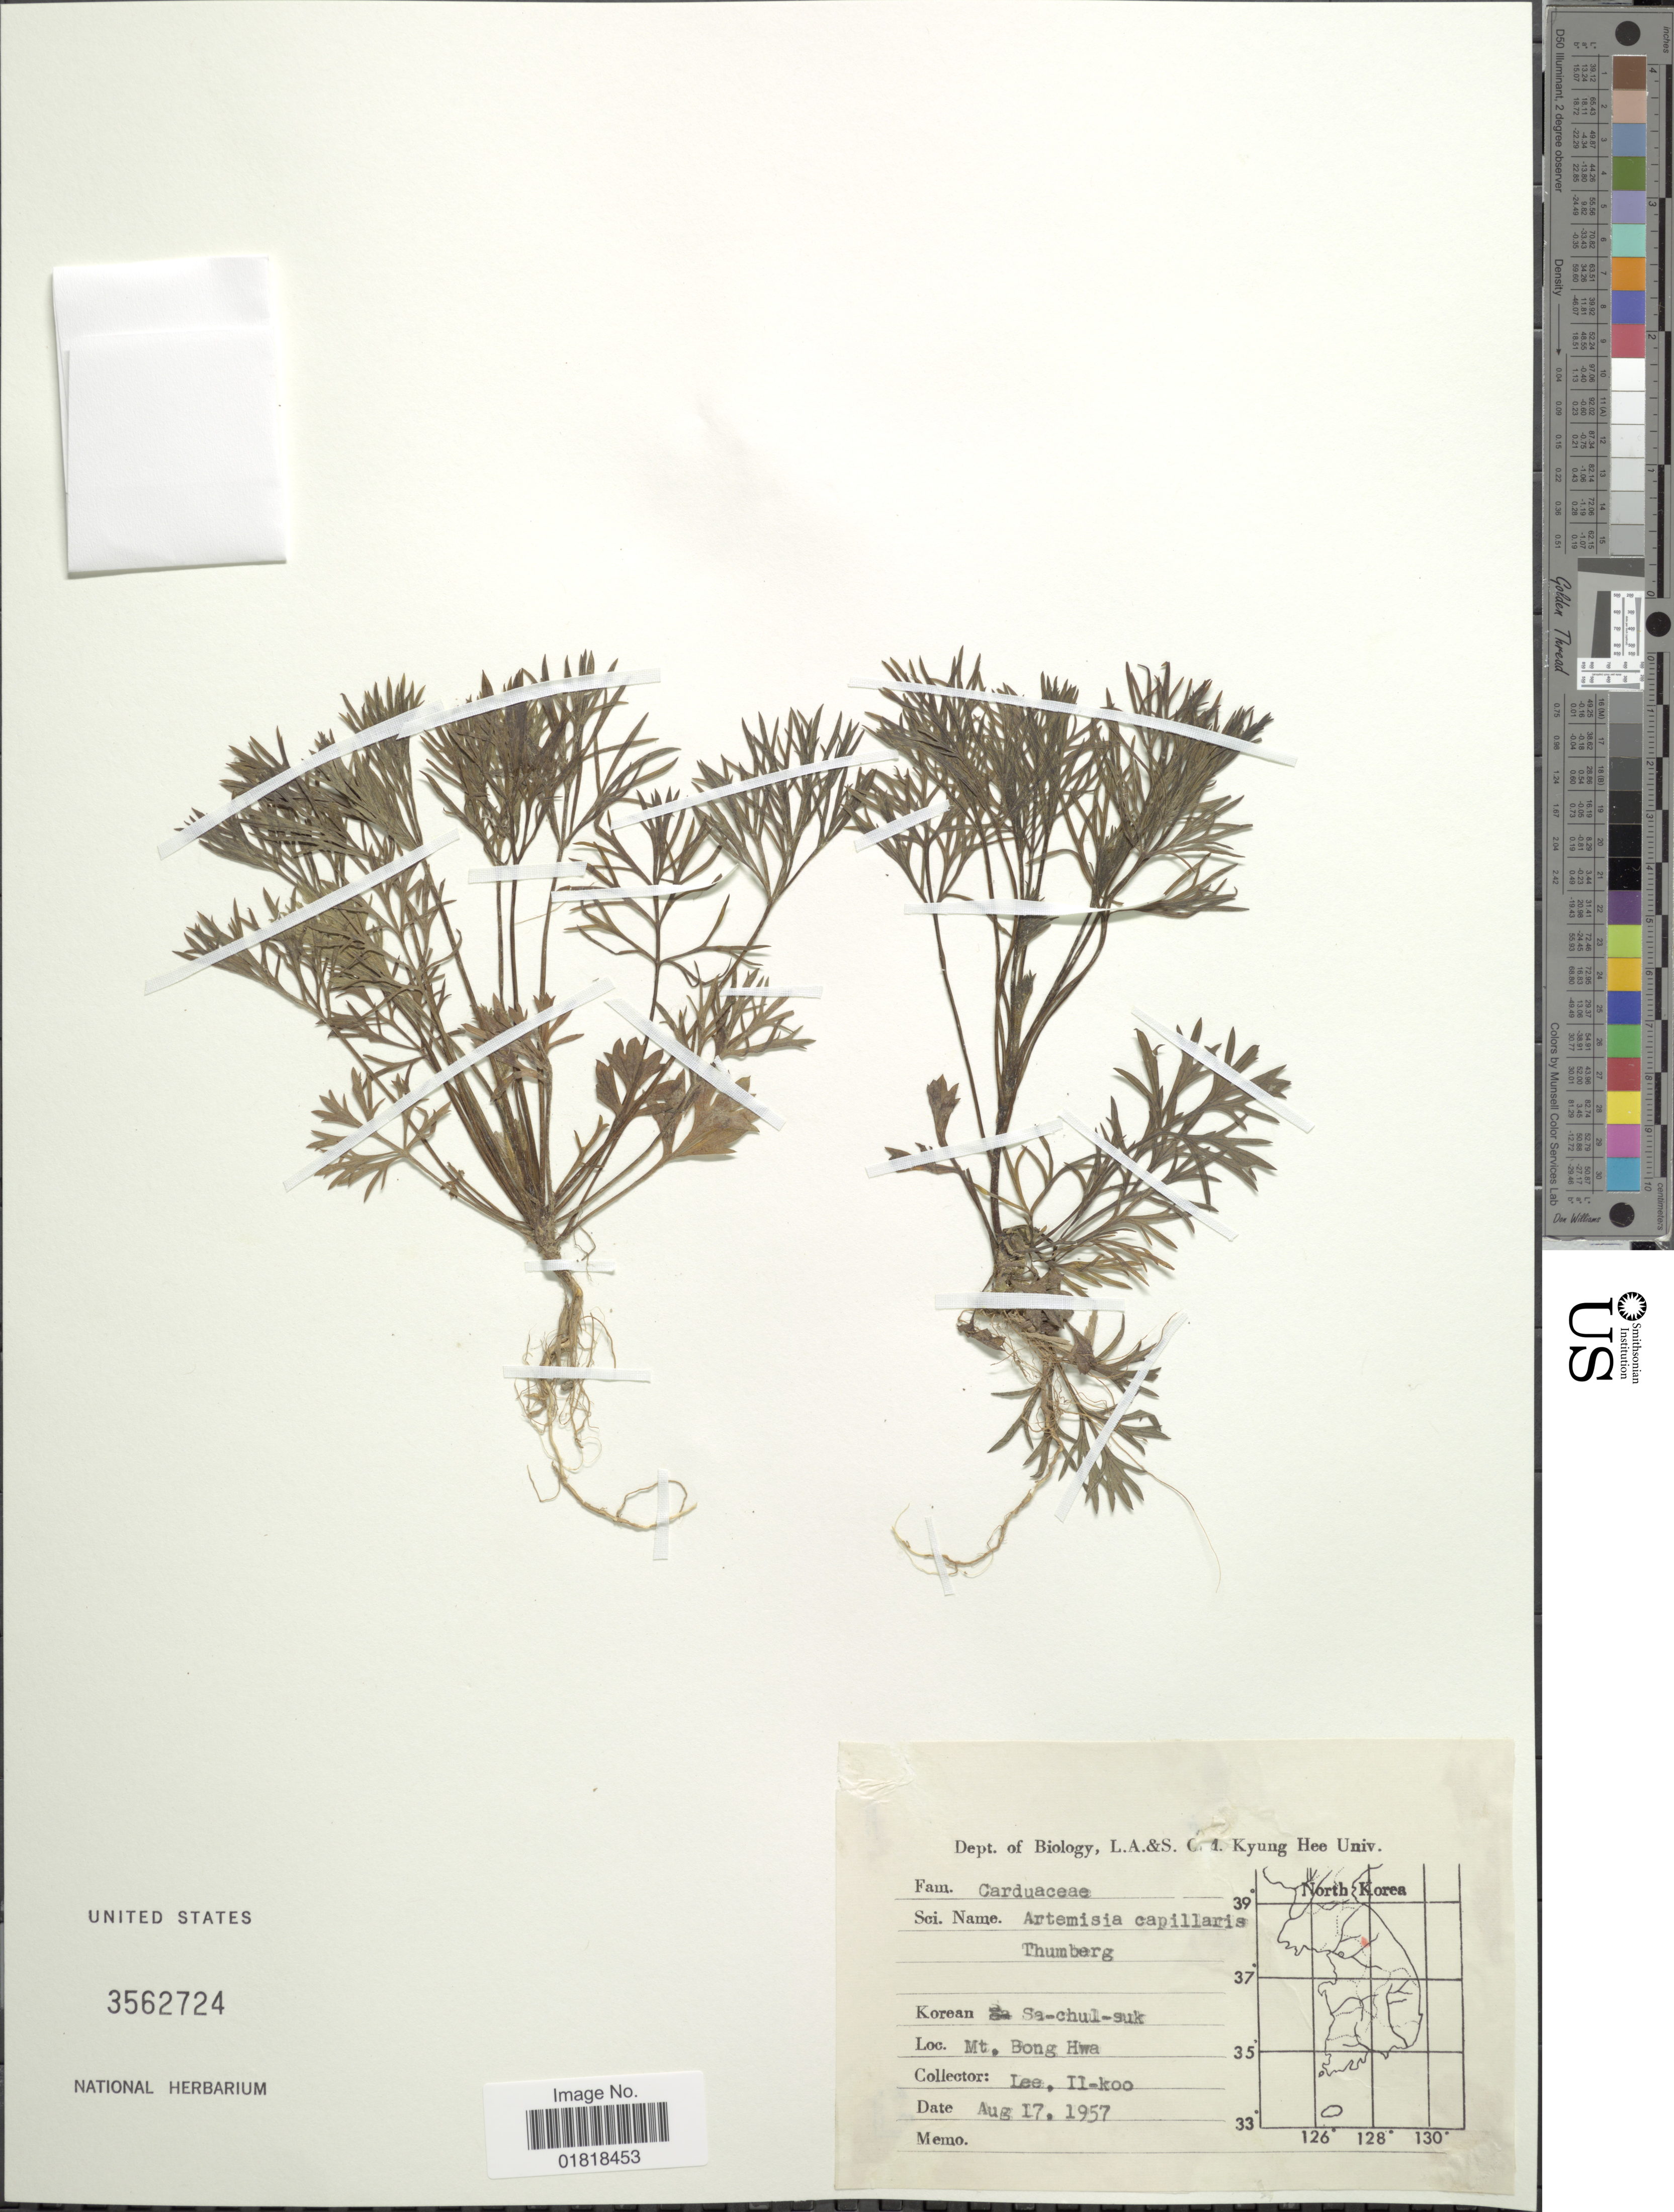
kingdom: Plantae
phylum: Tracheophyta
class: Magnoliopsida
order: Asterales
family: Asteraceae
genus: Artemisia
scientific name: Artemisia capillaris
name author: Thunb.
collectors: I. Lee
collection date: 1957-08-17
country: South Korea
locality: Mt. Bong Hwa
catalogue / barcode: US 3562724